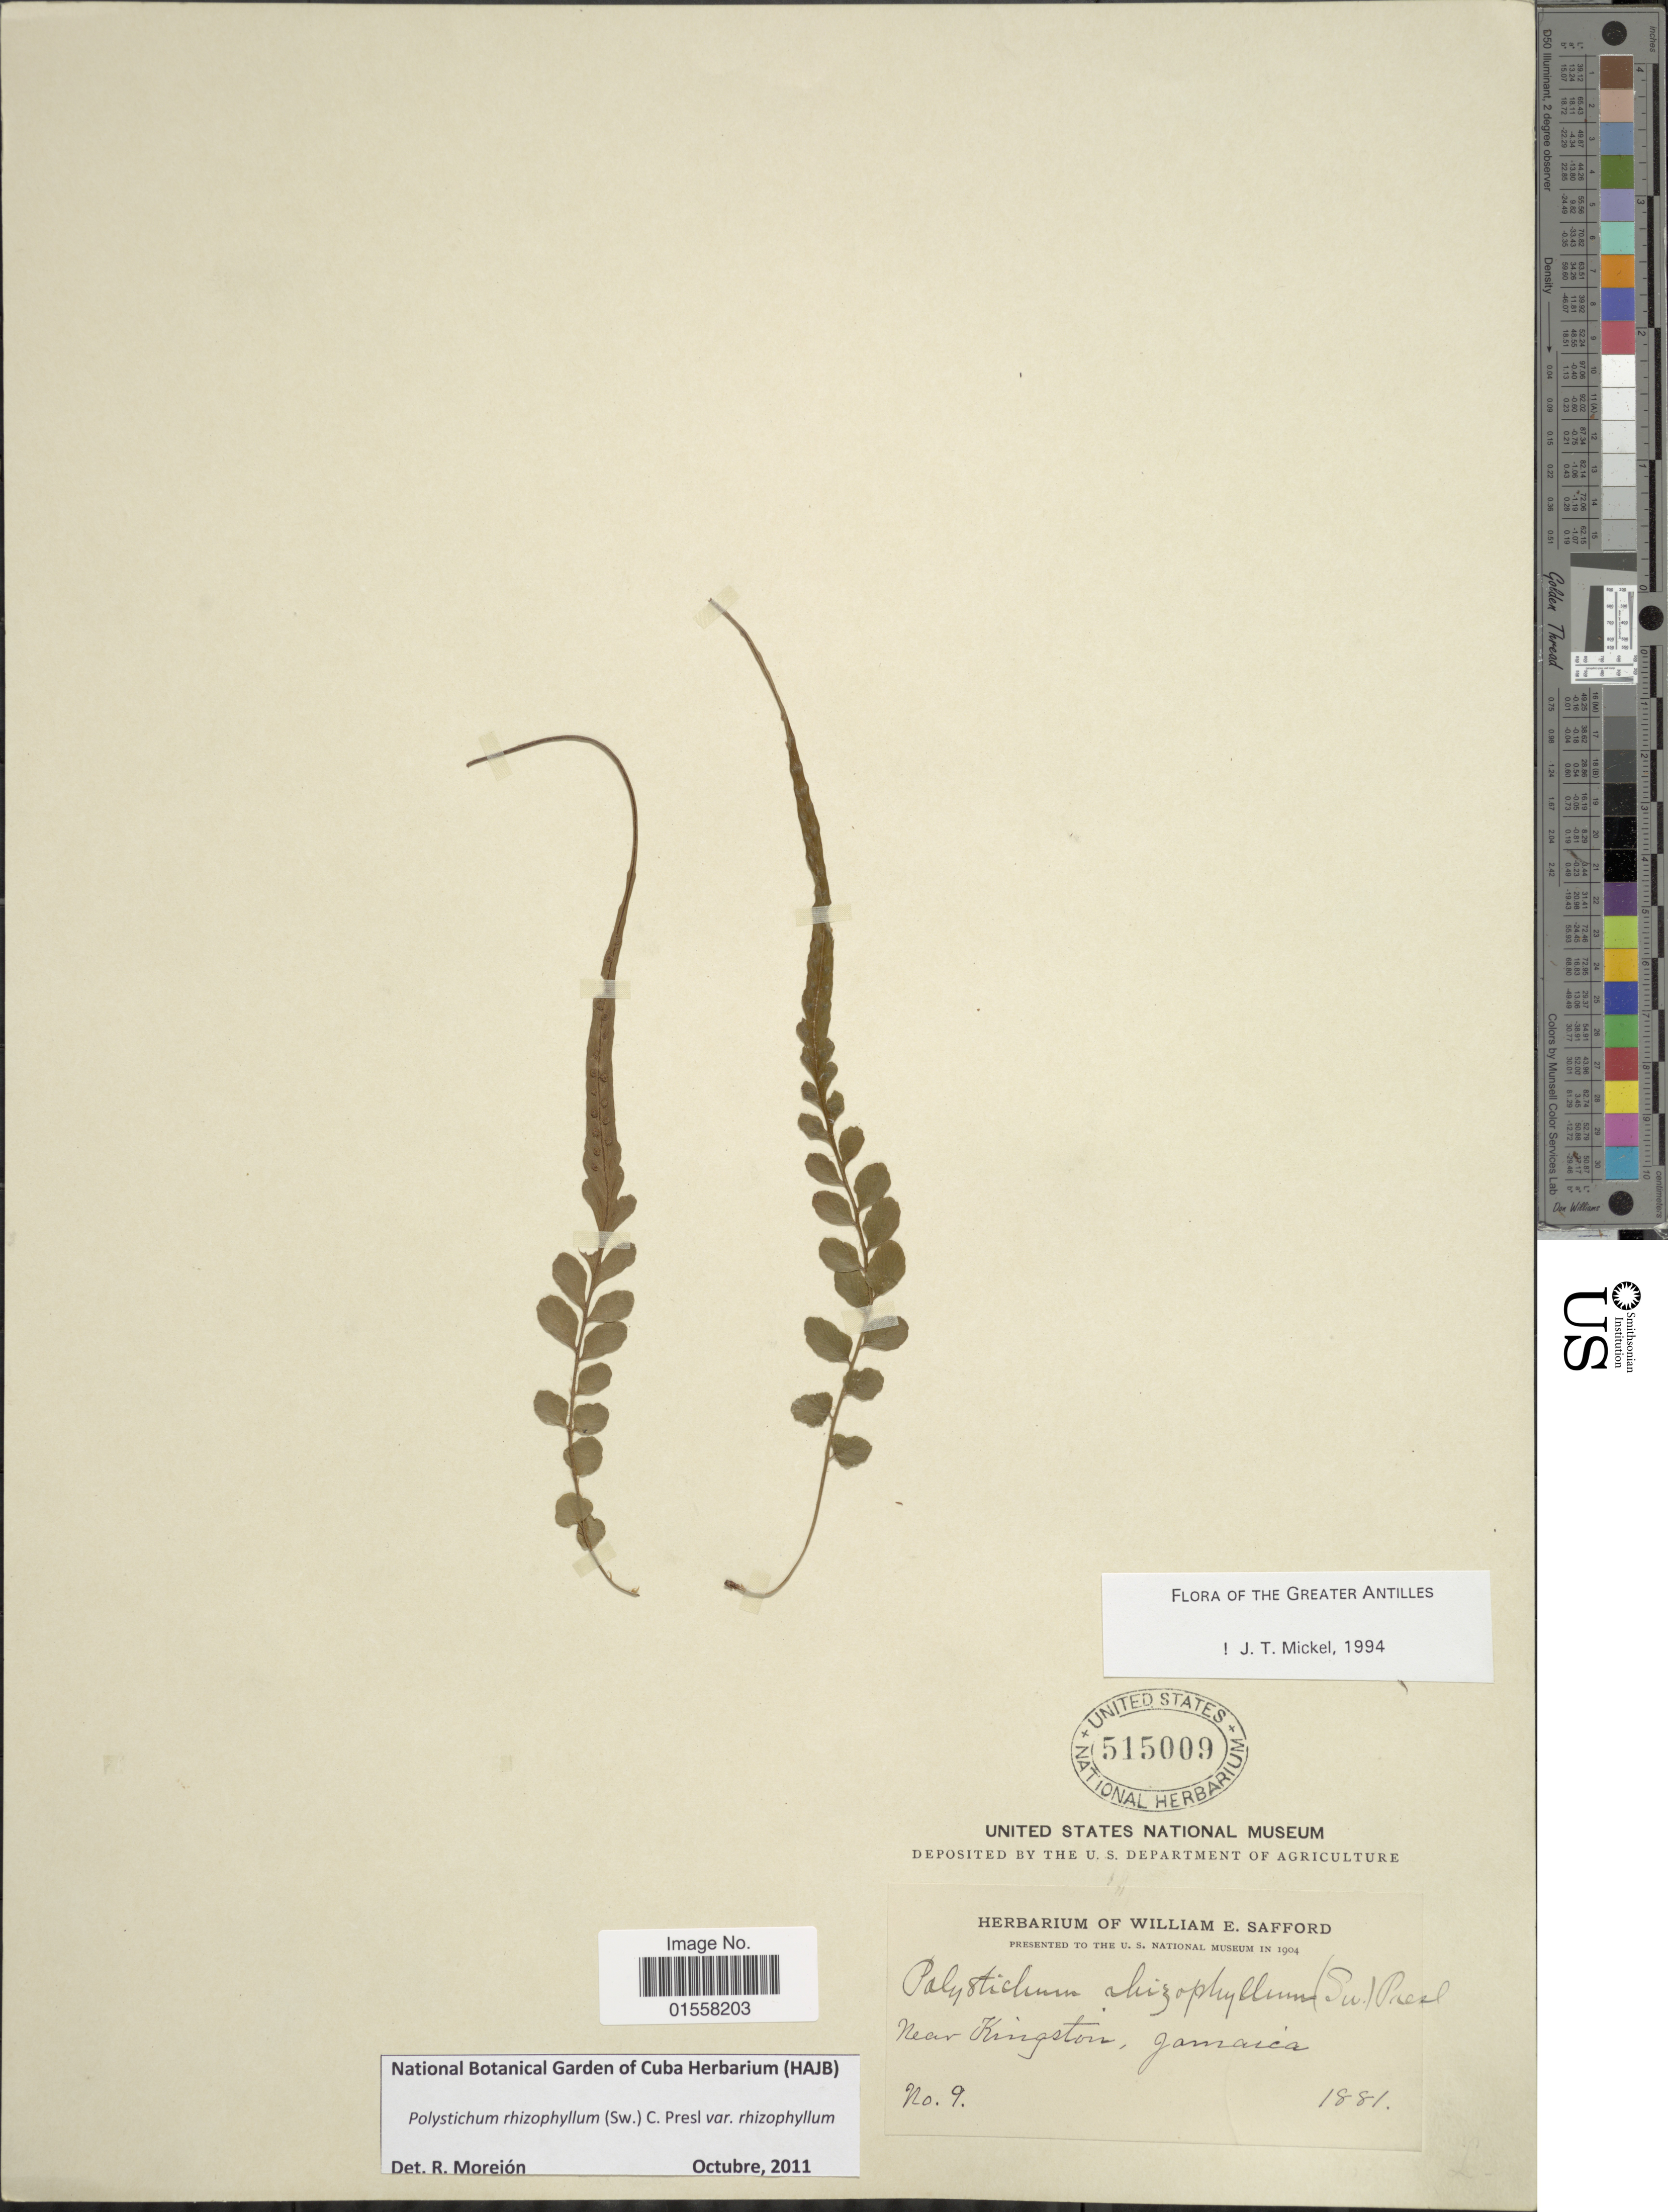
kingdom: Plantae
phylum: Tracheophyta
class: Polypodiopsida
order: Polypodiales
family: Dryopteridaceae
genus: Polystichum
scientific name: Polystichum rhizophyllum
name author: (Sw.) C. Presl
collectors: ex herb. W. E. Safford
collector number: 9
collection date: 1881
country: Jamaica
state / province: Kingston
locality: Near Kingston, Jamaica.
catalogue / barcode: US 515009